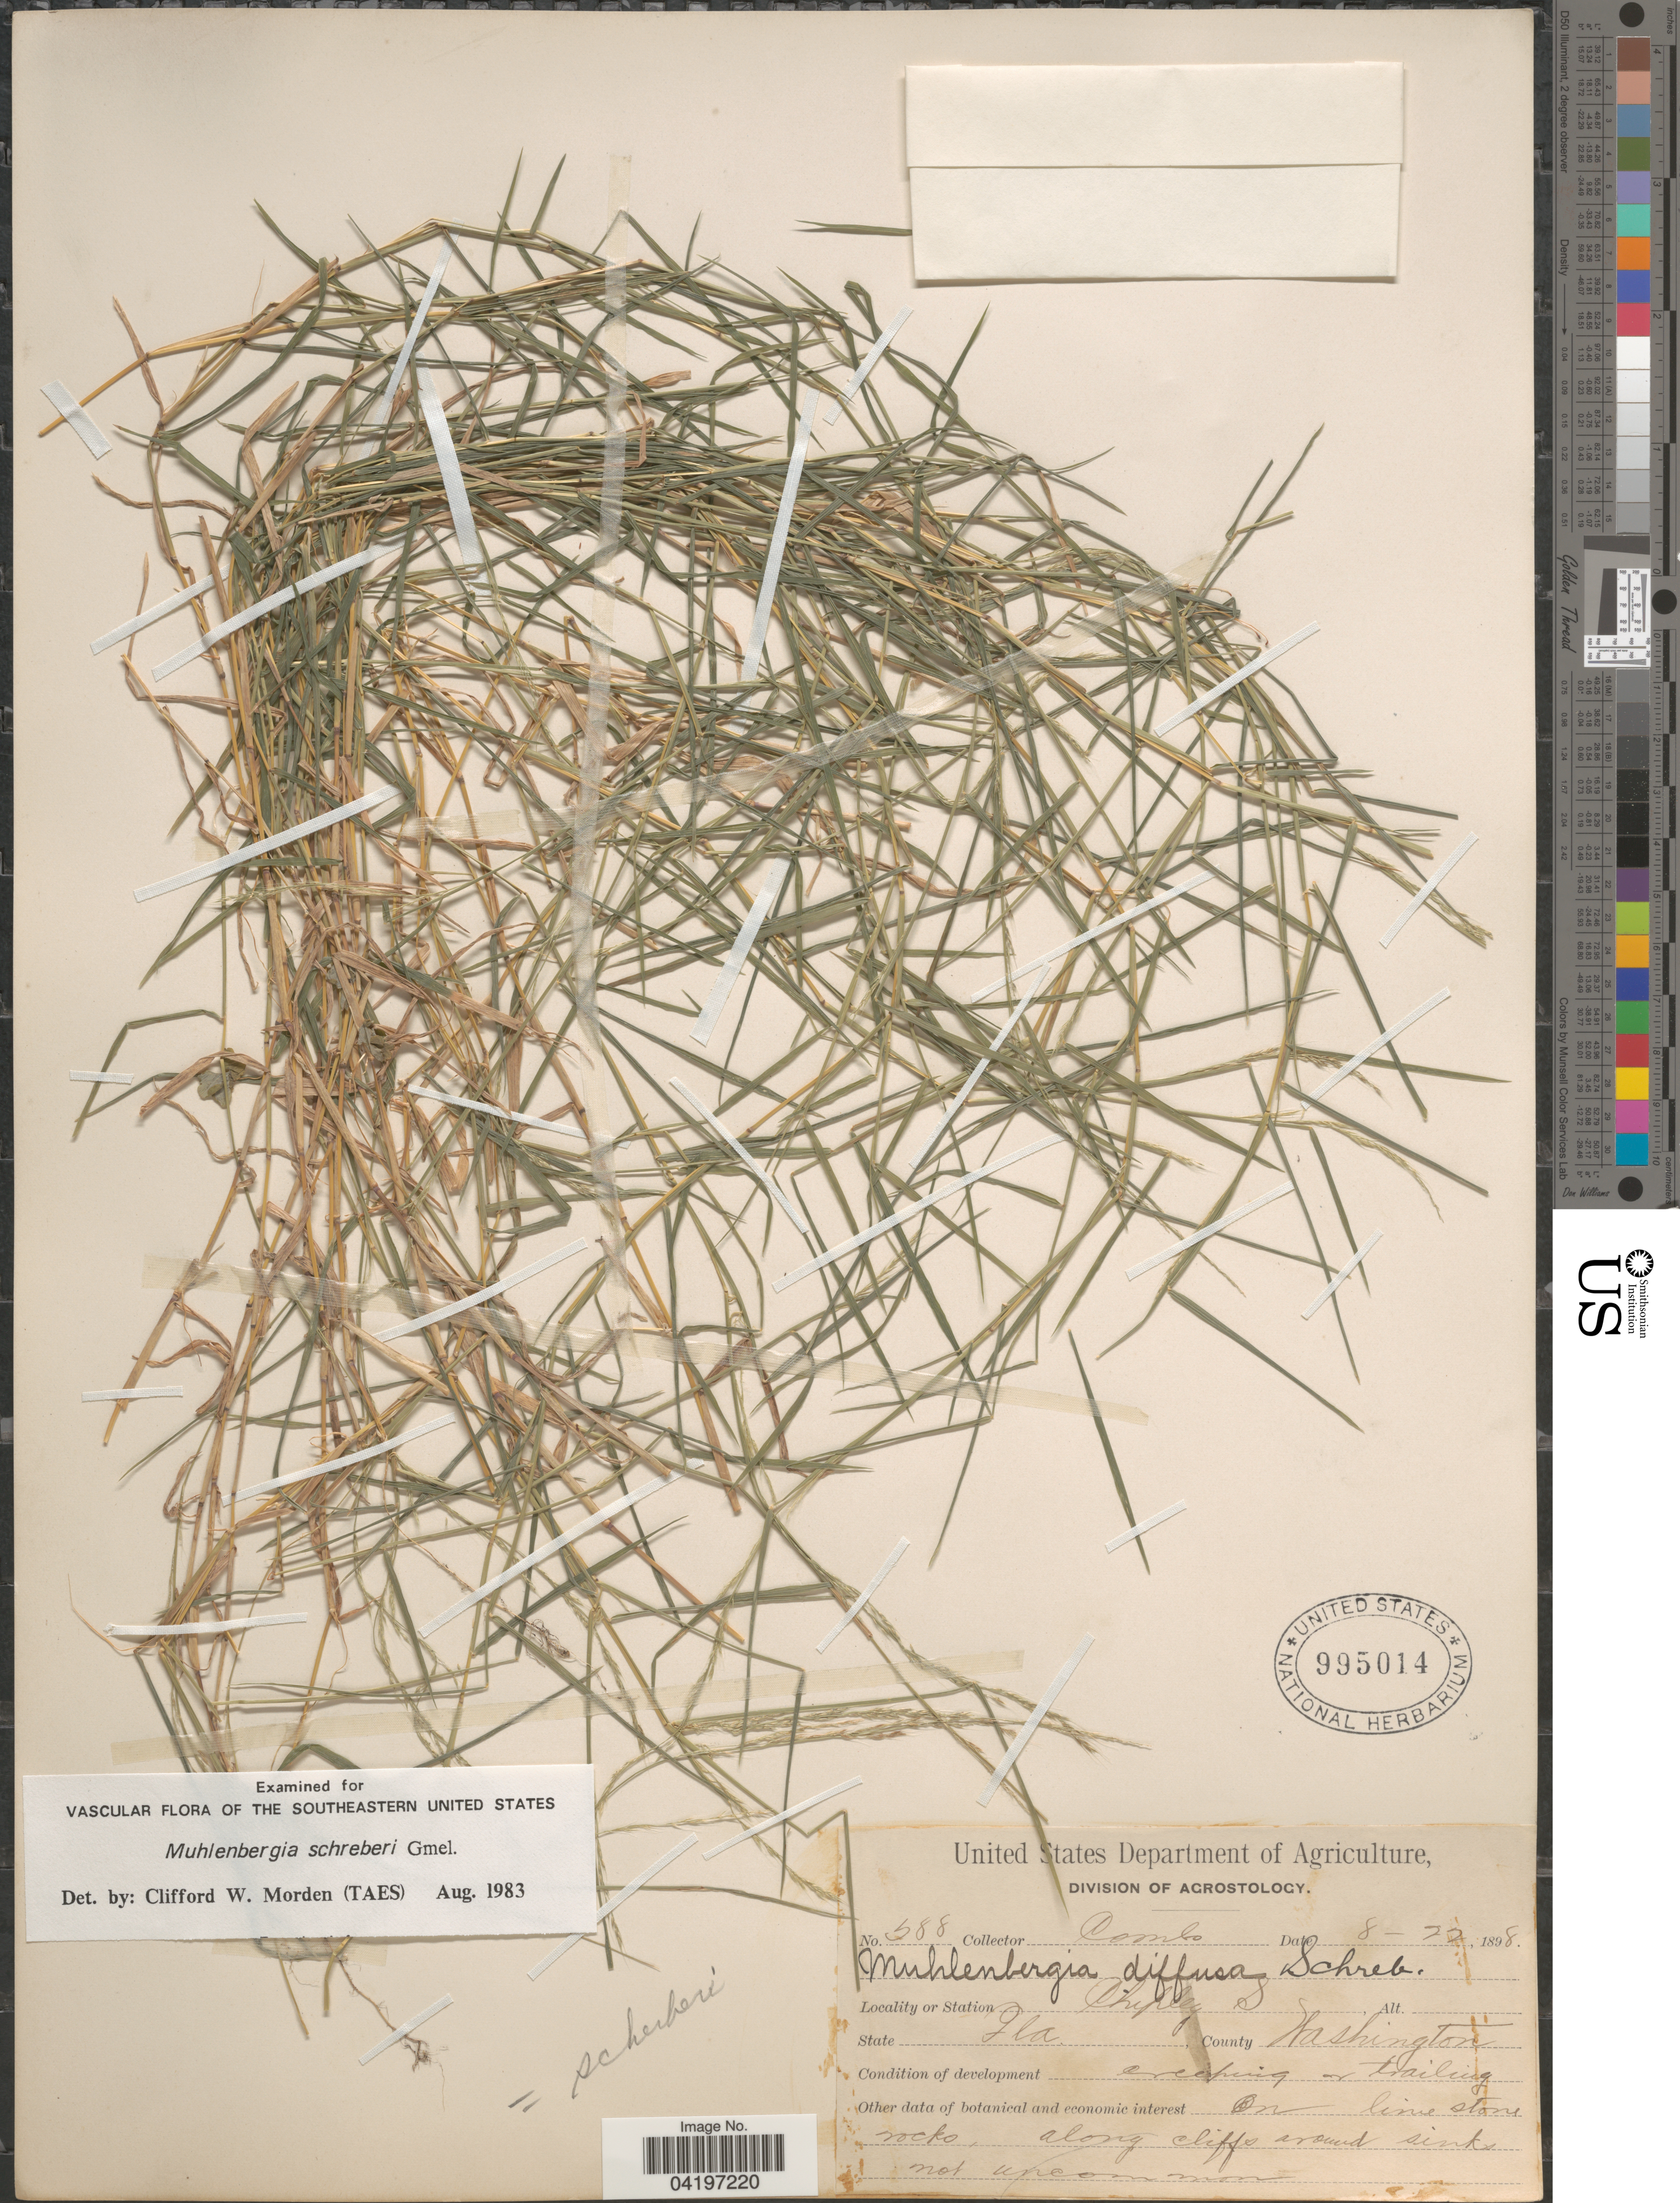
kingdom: Plantae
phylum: Tracheophyta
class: Liliopsida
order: Poales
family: Poaceae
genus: Muhlenbergia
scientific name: Muhlenbergia schreberi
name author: J.F. Gmel.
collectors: -. Combs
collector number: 588*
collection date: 1898-08-22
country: United States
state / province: Florida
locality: Chipley S. County Washington.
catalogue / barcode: US 995014